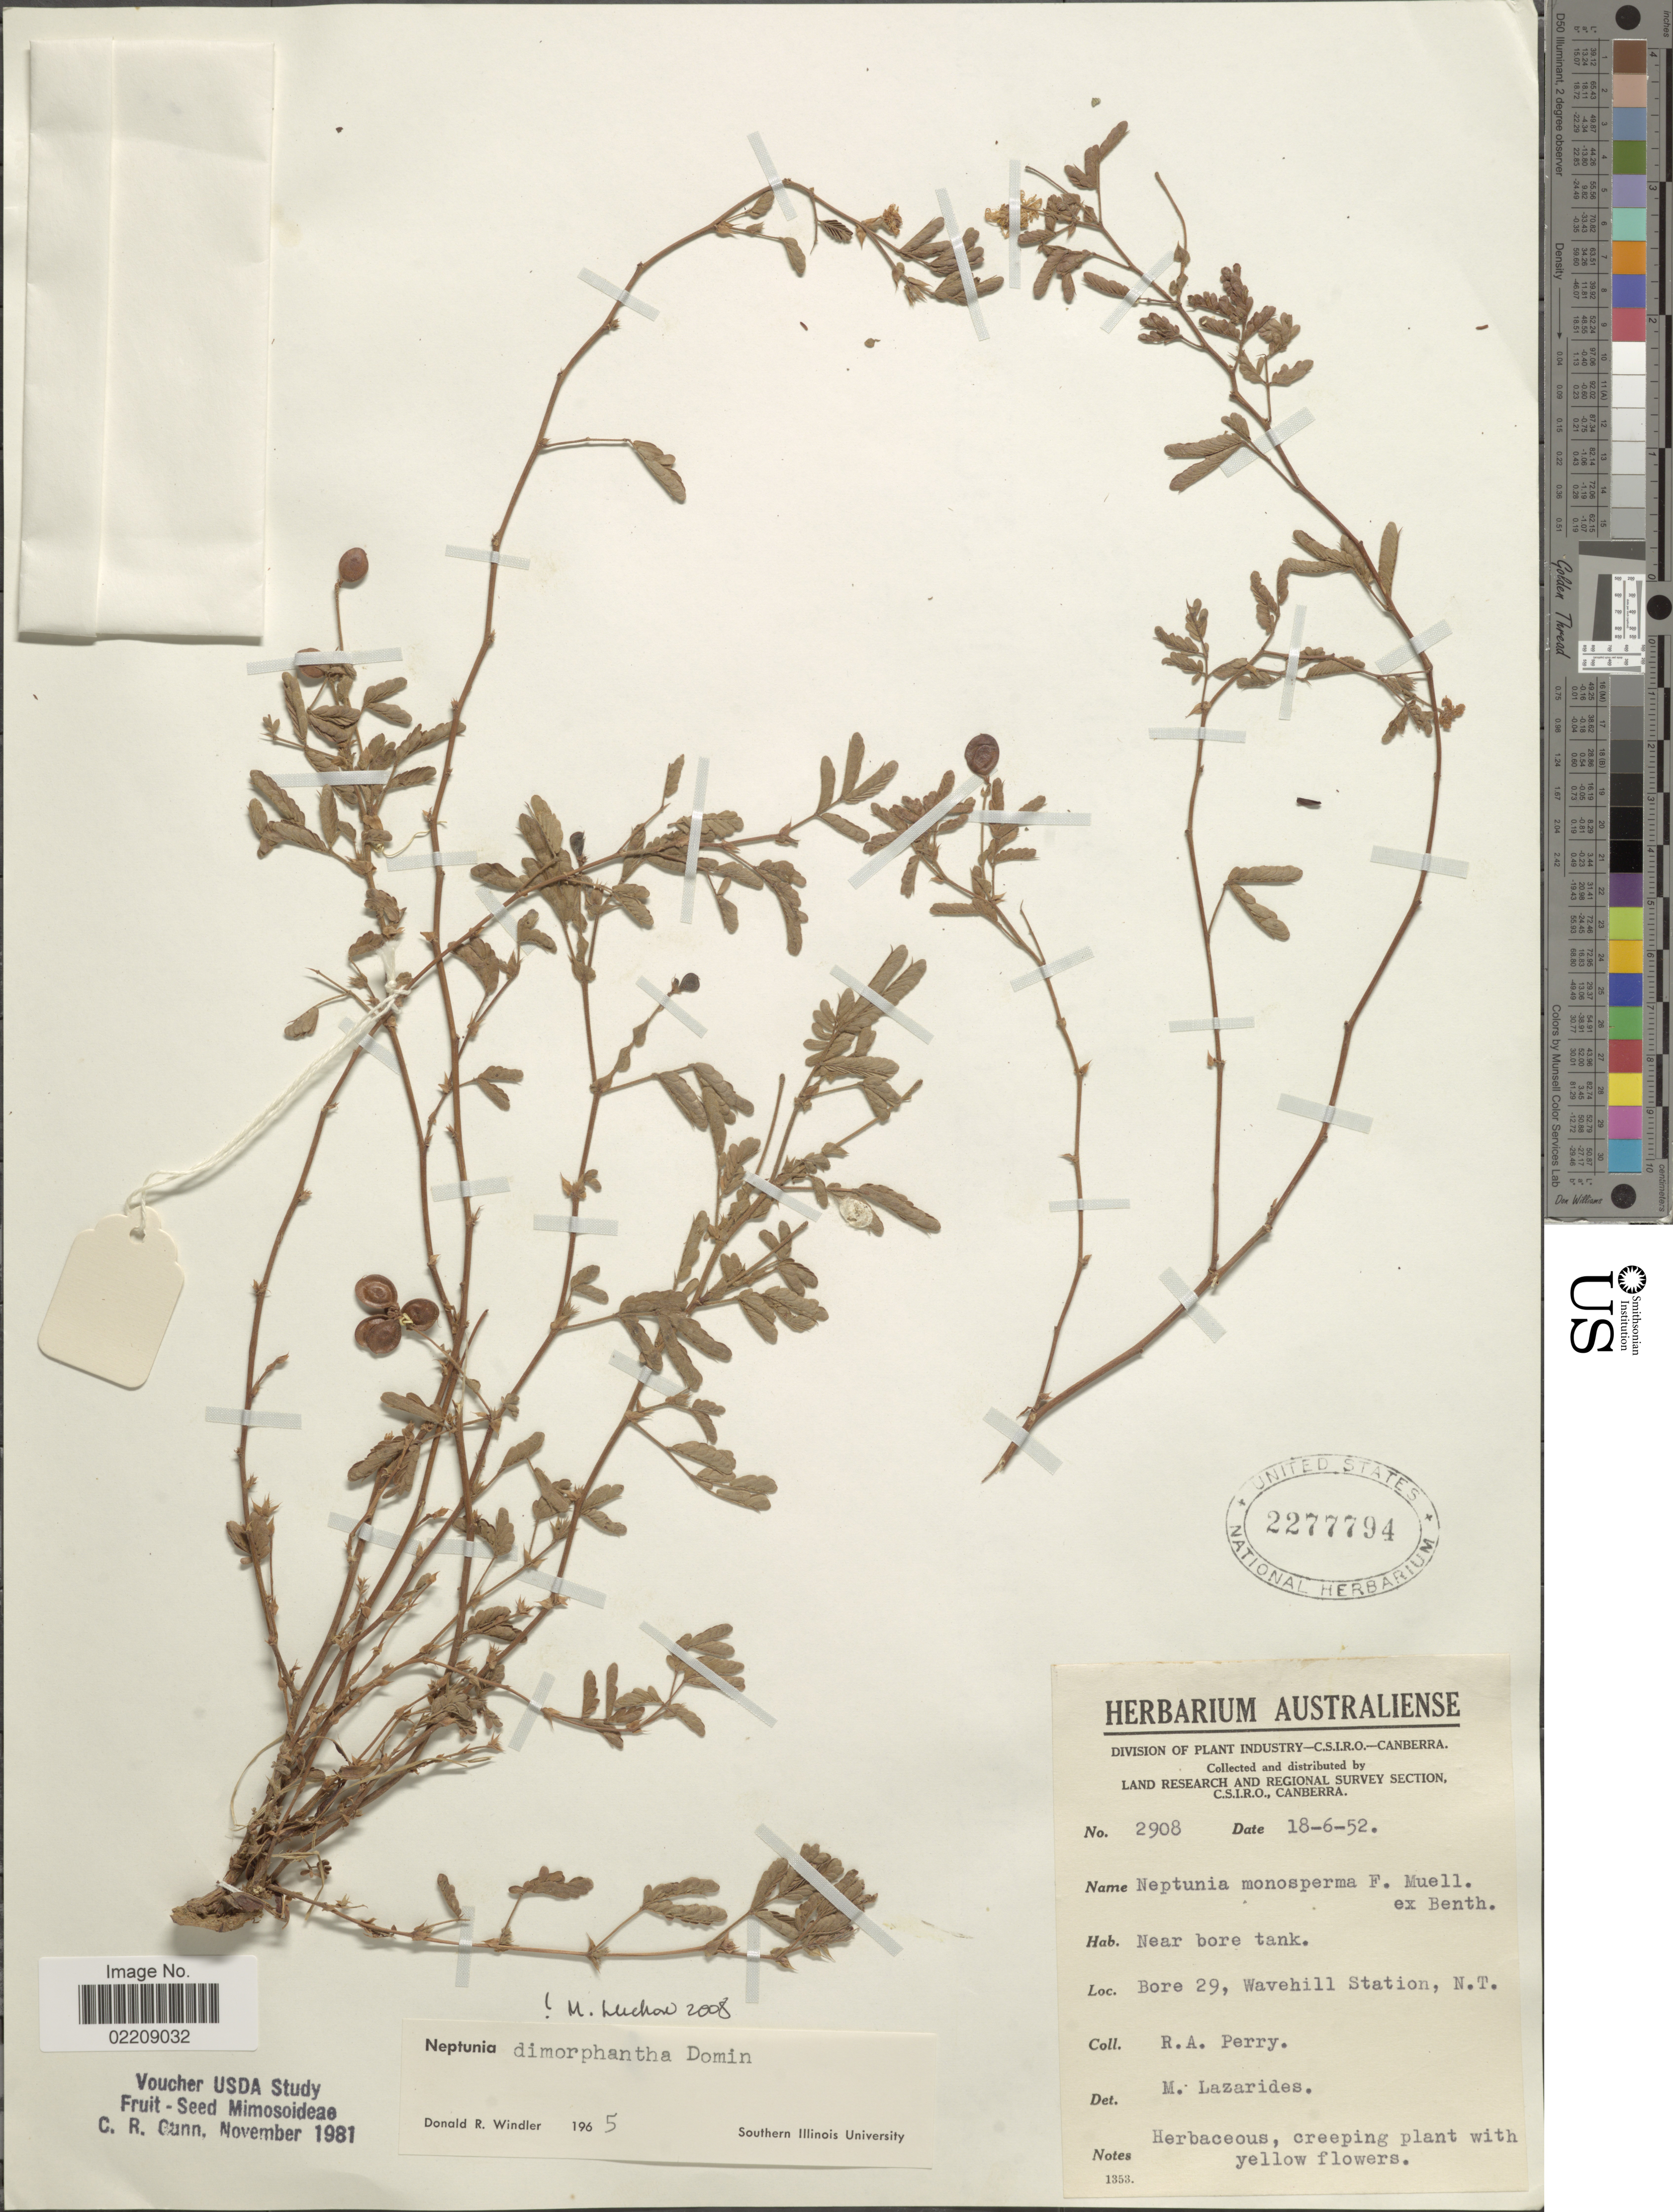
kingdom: Plantae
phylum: Tracheophyta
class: Magnoliopsida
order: Fabales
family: Fabaceae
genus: Neptunia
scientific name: Neptunia dimorphantha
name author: Domin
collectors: Perry, R. A.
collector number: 2908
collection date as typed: Transcribed d/m/y: 18/6/52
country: Australia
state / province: Northern Territory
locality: Bore 29, Wavehill Station, N.T,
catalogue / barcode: US 2277794